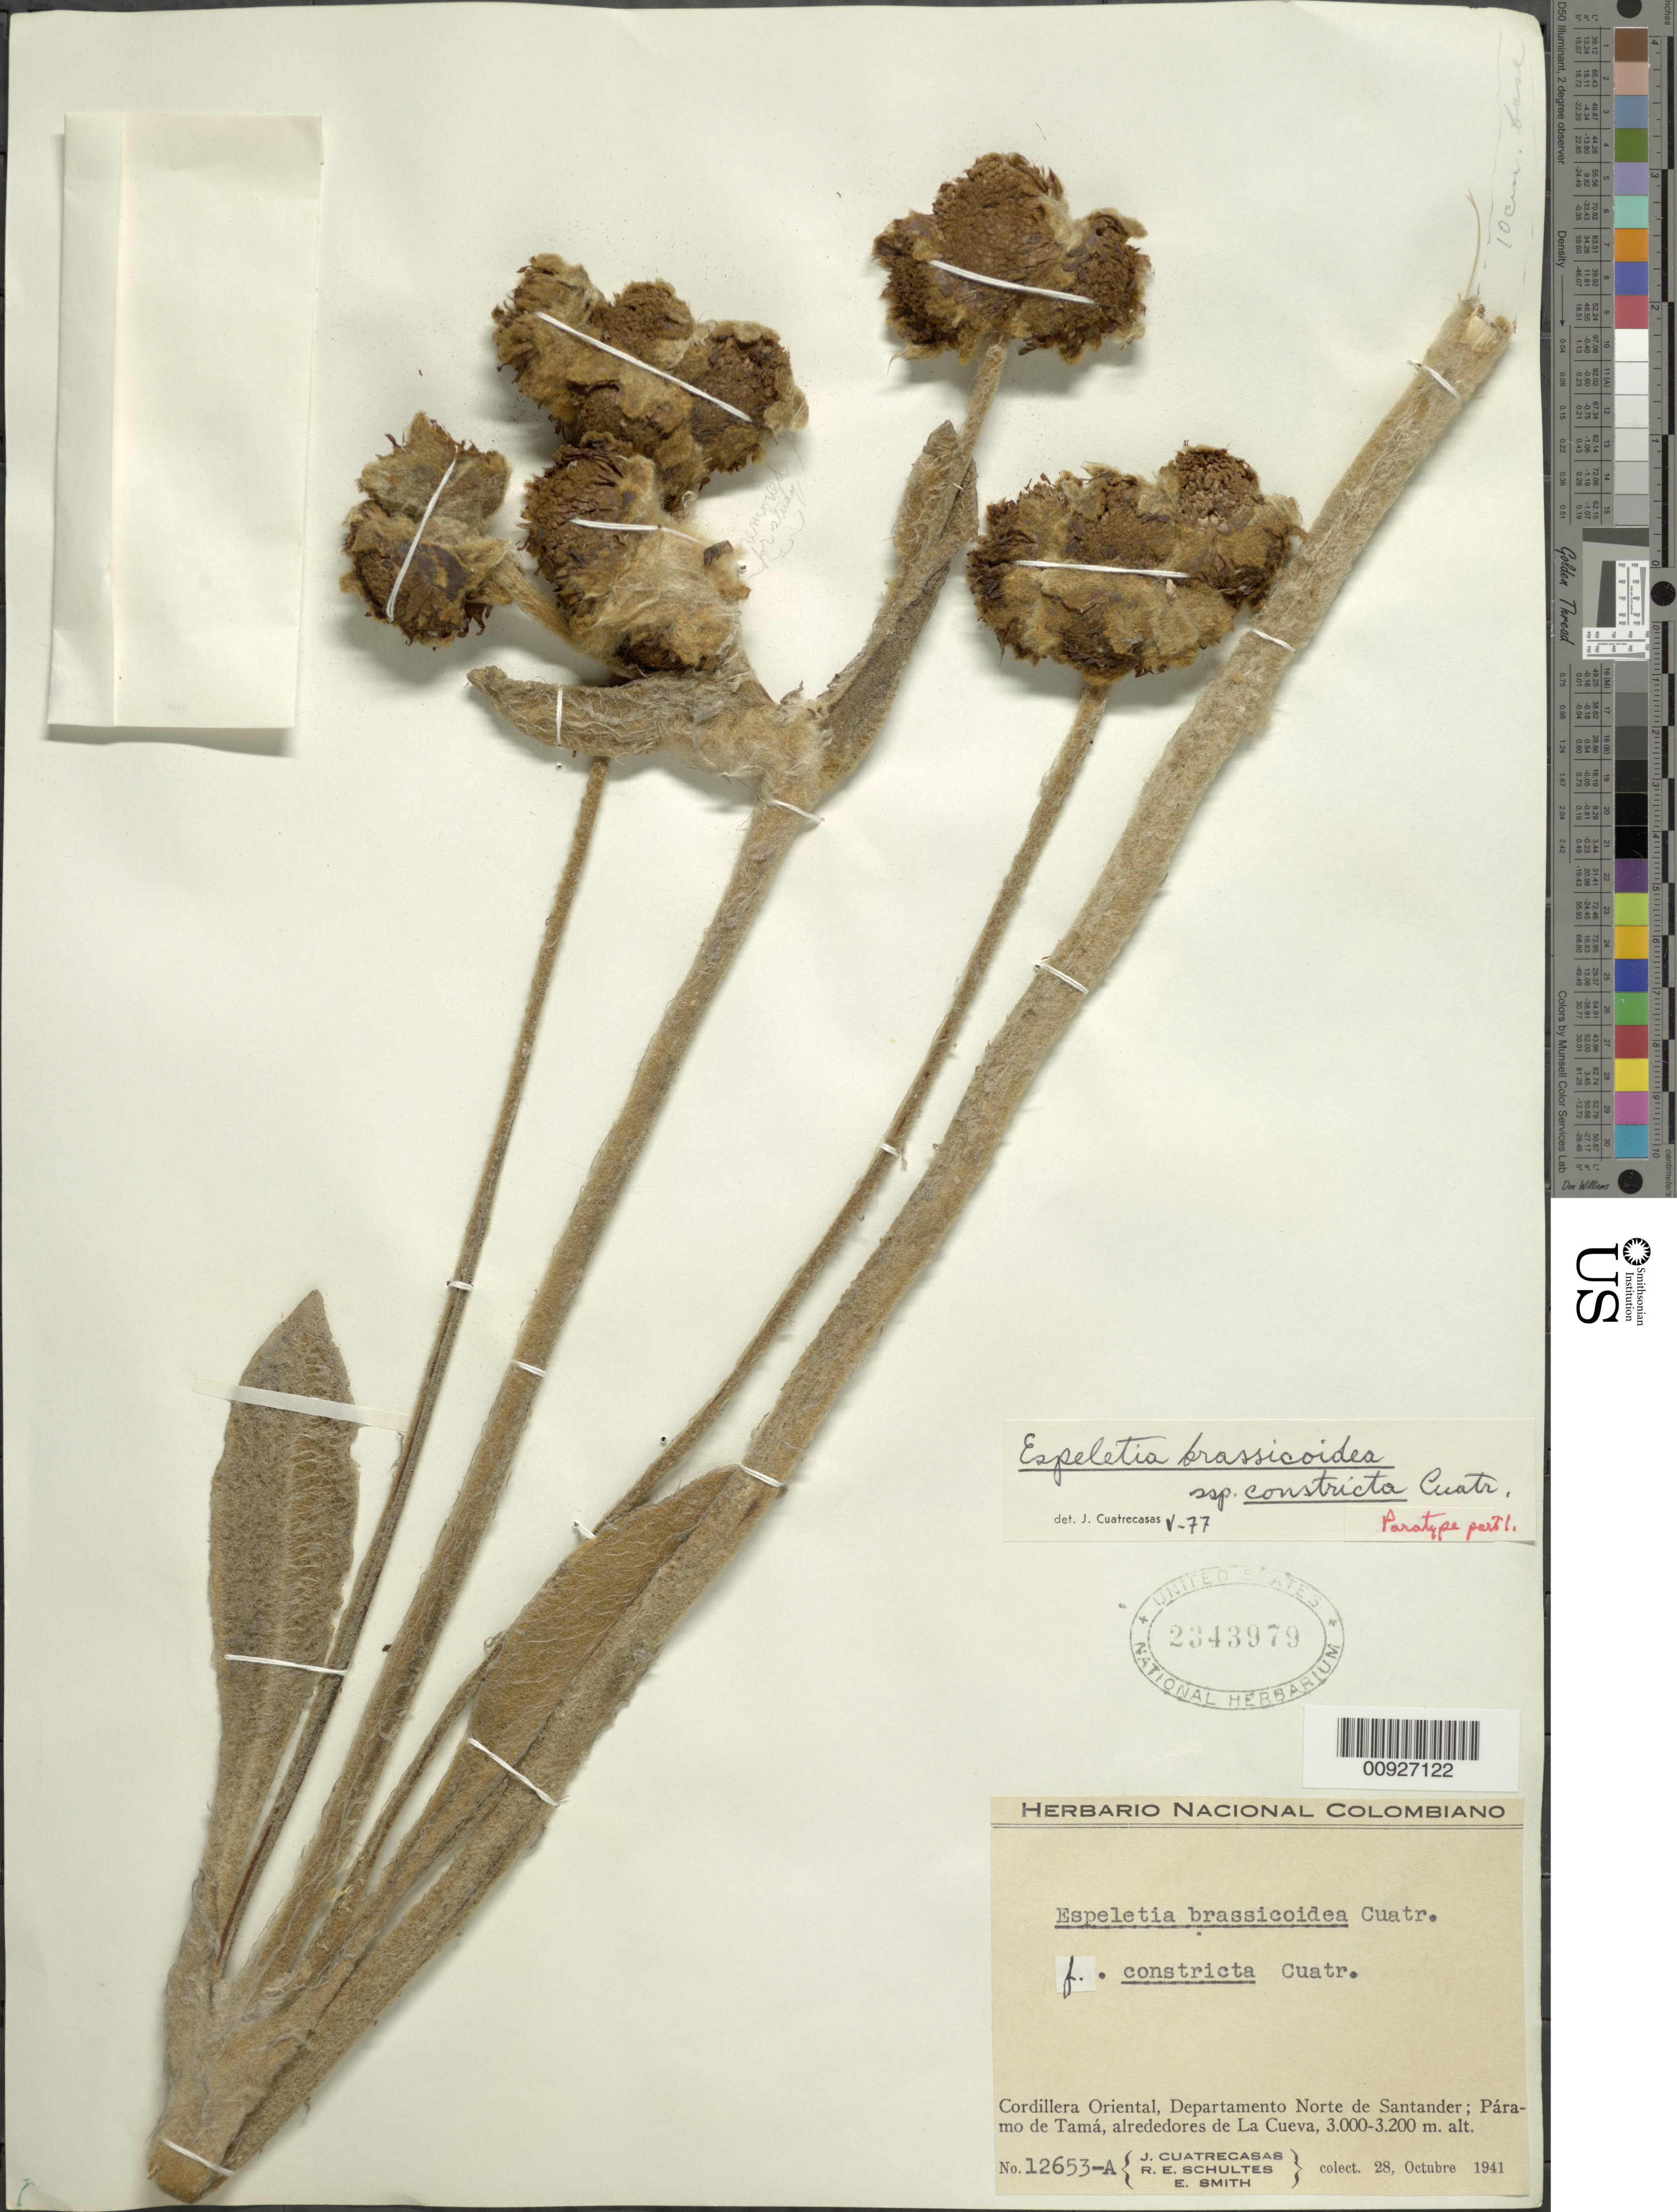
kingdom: Plantae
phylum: Tracheophyta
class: Magnoliopsida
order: Asterales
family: Asteraceae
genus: Espeletia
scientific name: Espeletia brassicoidea f. constricta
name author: Cuatrec.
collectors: J. Cuatrecasas, R. E. Schultes & C. E. Smith Jr.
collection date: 1941-10-28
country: Colombia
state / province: Norte de Santander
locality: Páramo de Tamá. Cordillera Oriental, Páramo de tamá, alreddedores de La Cueva.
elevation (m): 3000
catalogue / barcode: US 2343979